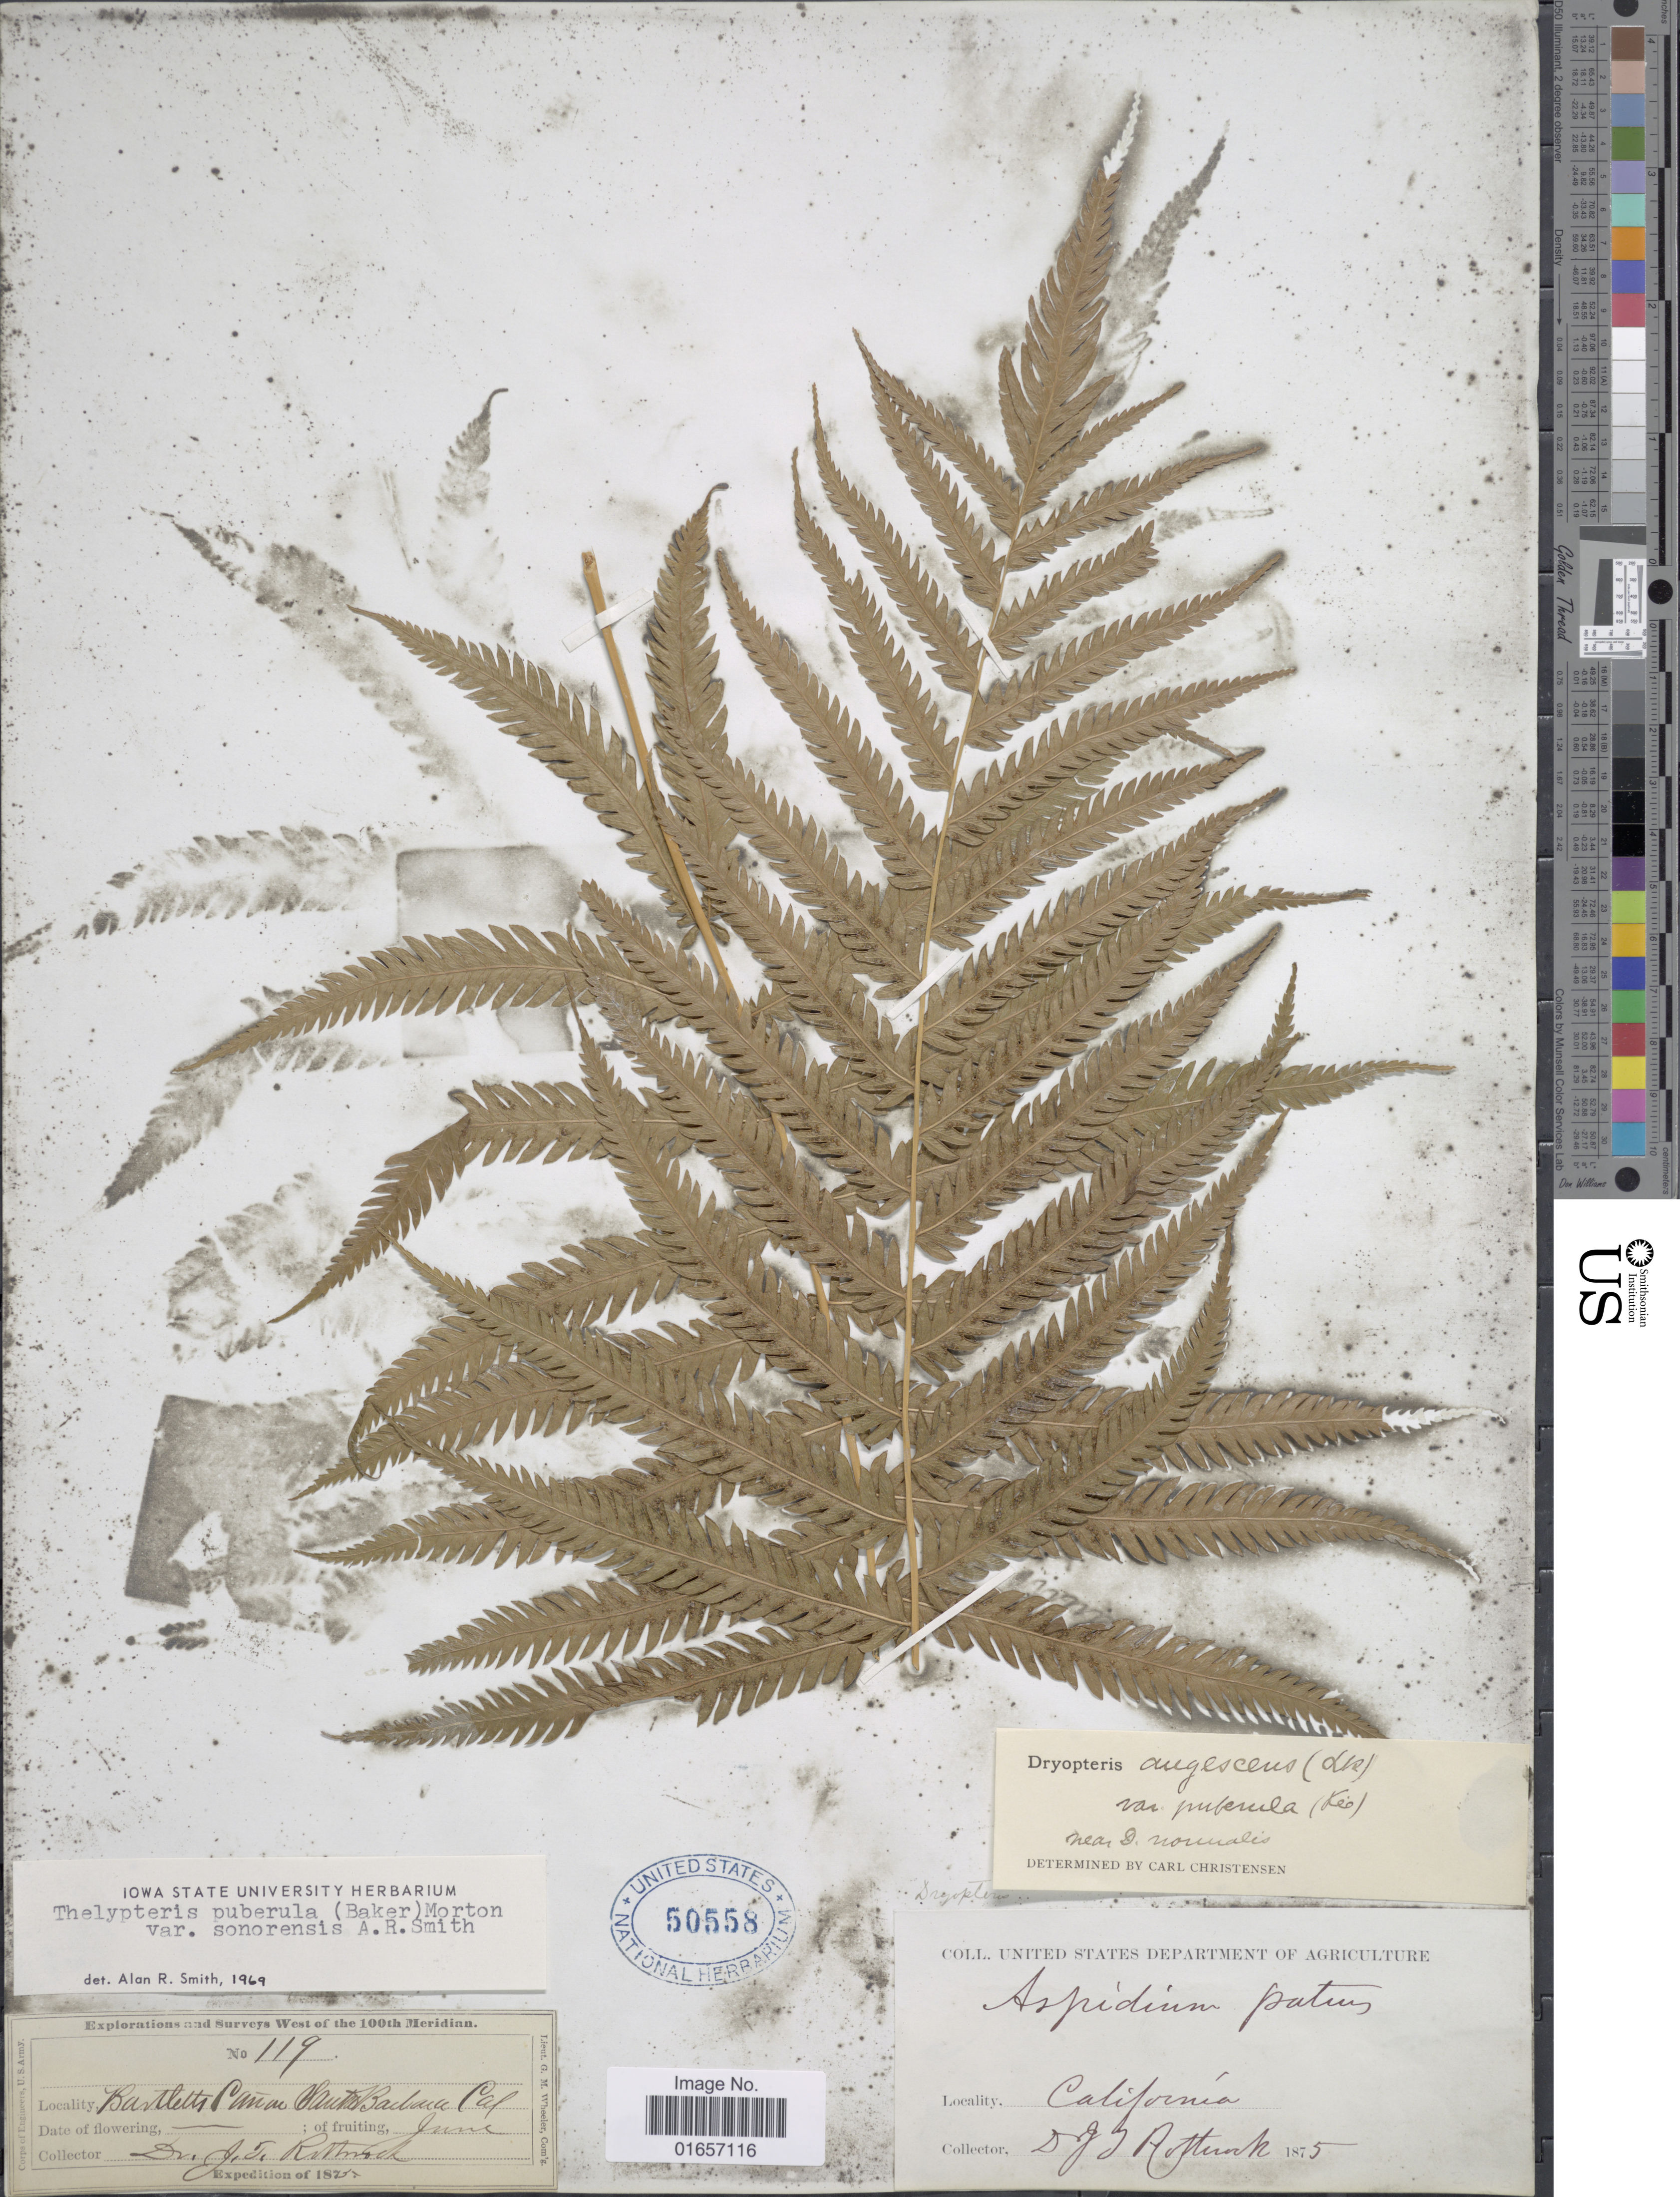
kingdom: Plantae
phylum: Tracheophyta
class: Polypodiopsida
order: Polypodiales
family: Thelypteridaceae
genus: Christella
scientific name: Christella puberula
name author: (Baker) Á. Löve & D. Löve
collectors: J. Rithnoch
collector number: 119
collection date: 1875-06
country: United States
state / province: California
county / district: Santa Barbara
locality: Bartletts Canon Santa Barbara.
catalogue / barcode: US 50558